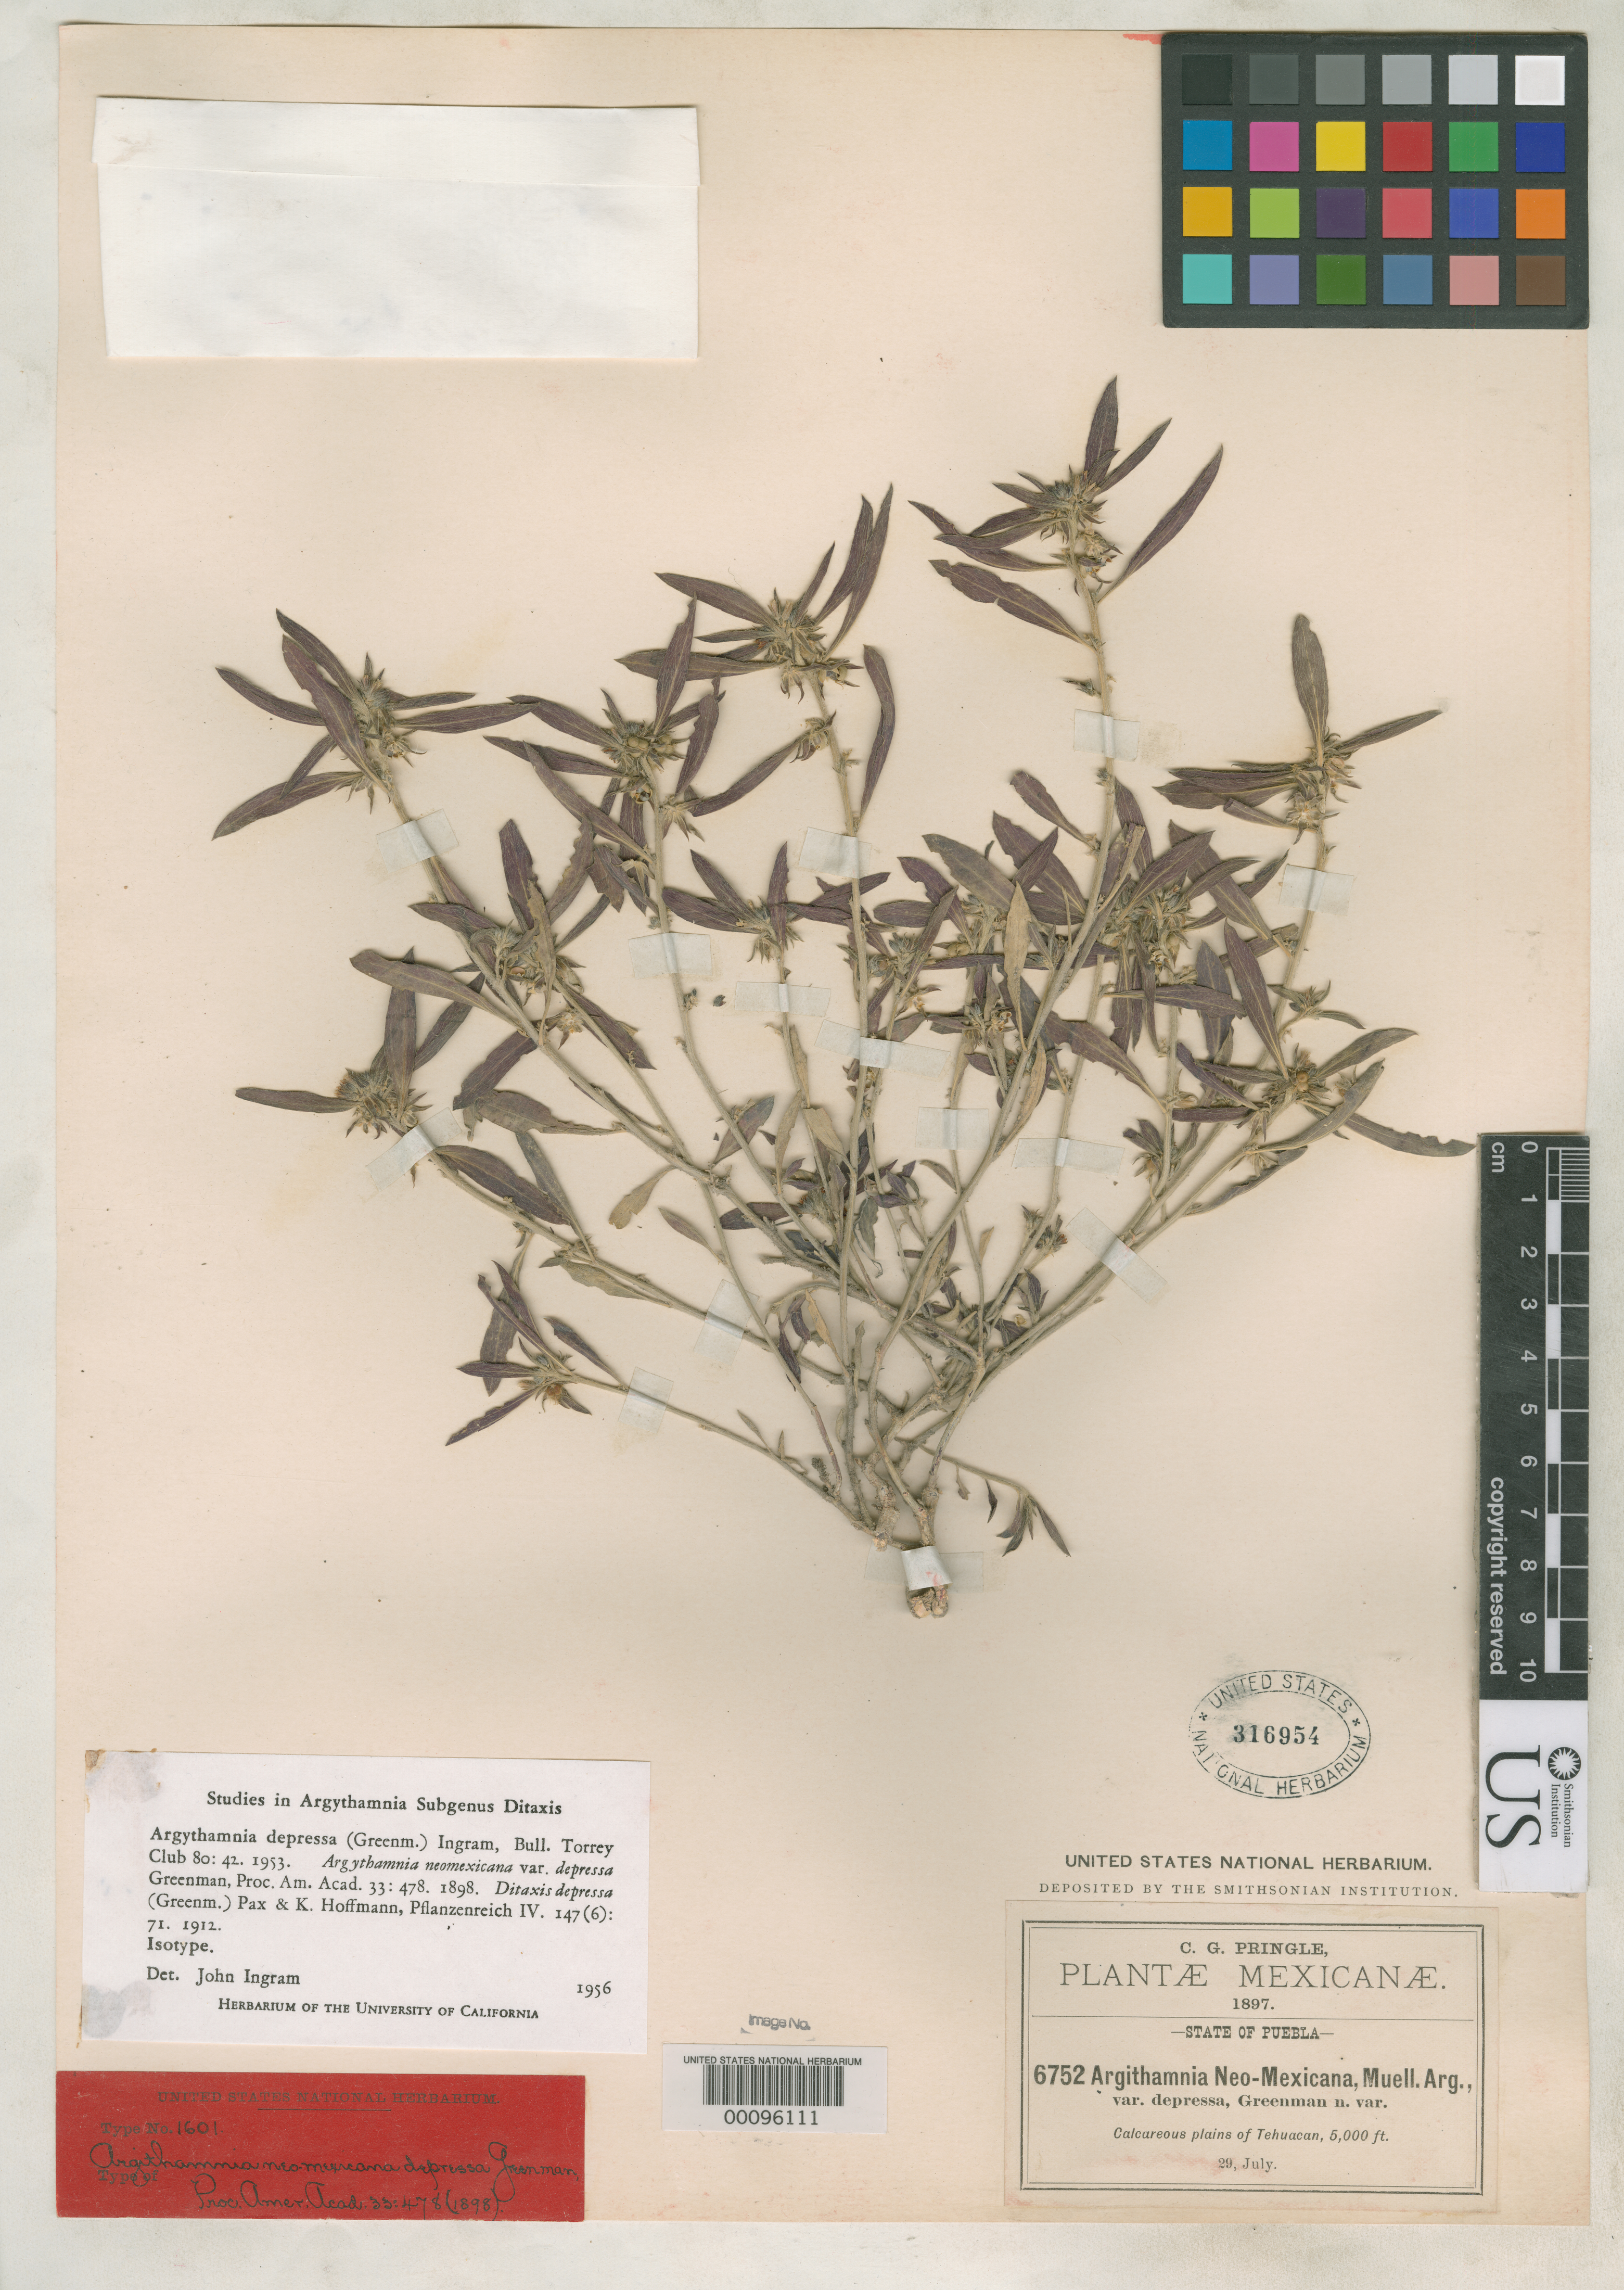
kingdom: Plantae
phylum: Tracheophyta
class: Magnoliopsida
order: Malpighiales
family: Euphorbiaceae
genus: Argythamnia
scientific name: Argythamnia neomexicana var. depressa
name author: Greenm.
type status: Isotype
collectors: C. G. Pringle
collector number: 6752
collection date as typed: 29 Jul 1897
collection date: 1897-07-29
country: Mexico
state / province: Puebla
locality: Tehuacan.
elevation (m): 5000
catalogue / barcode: US 316954